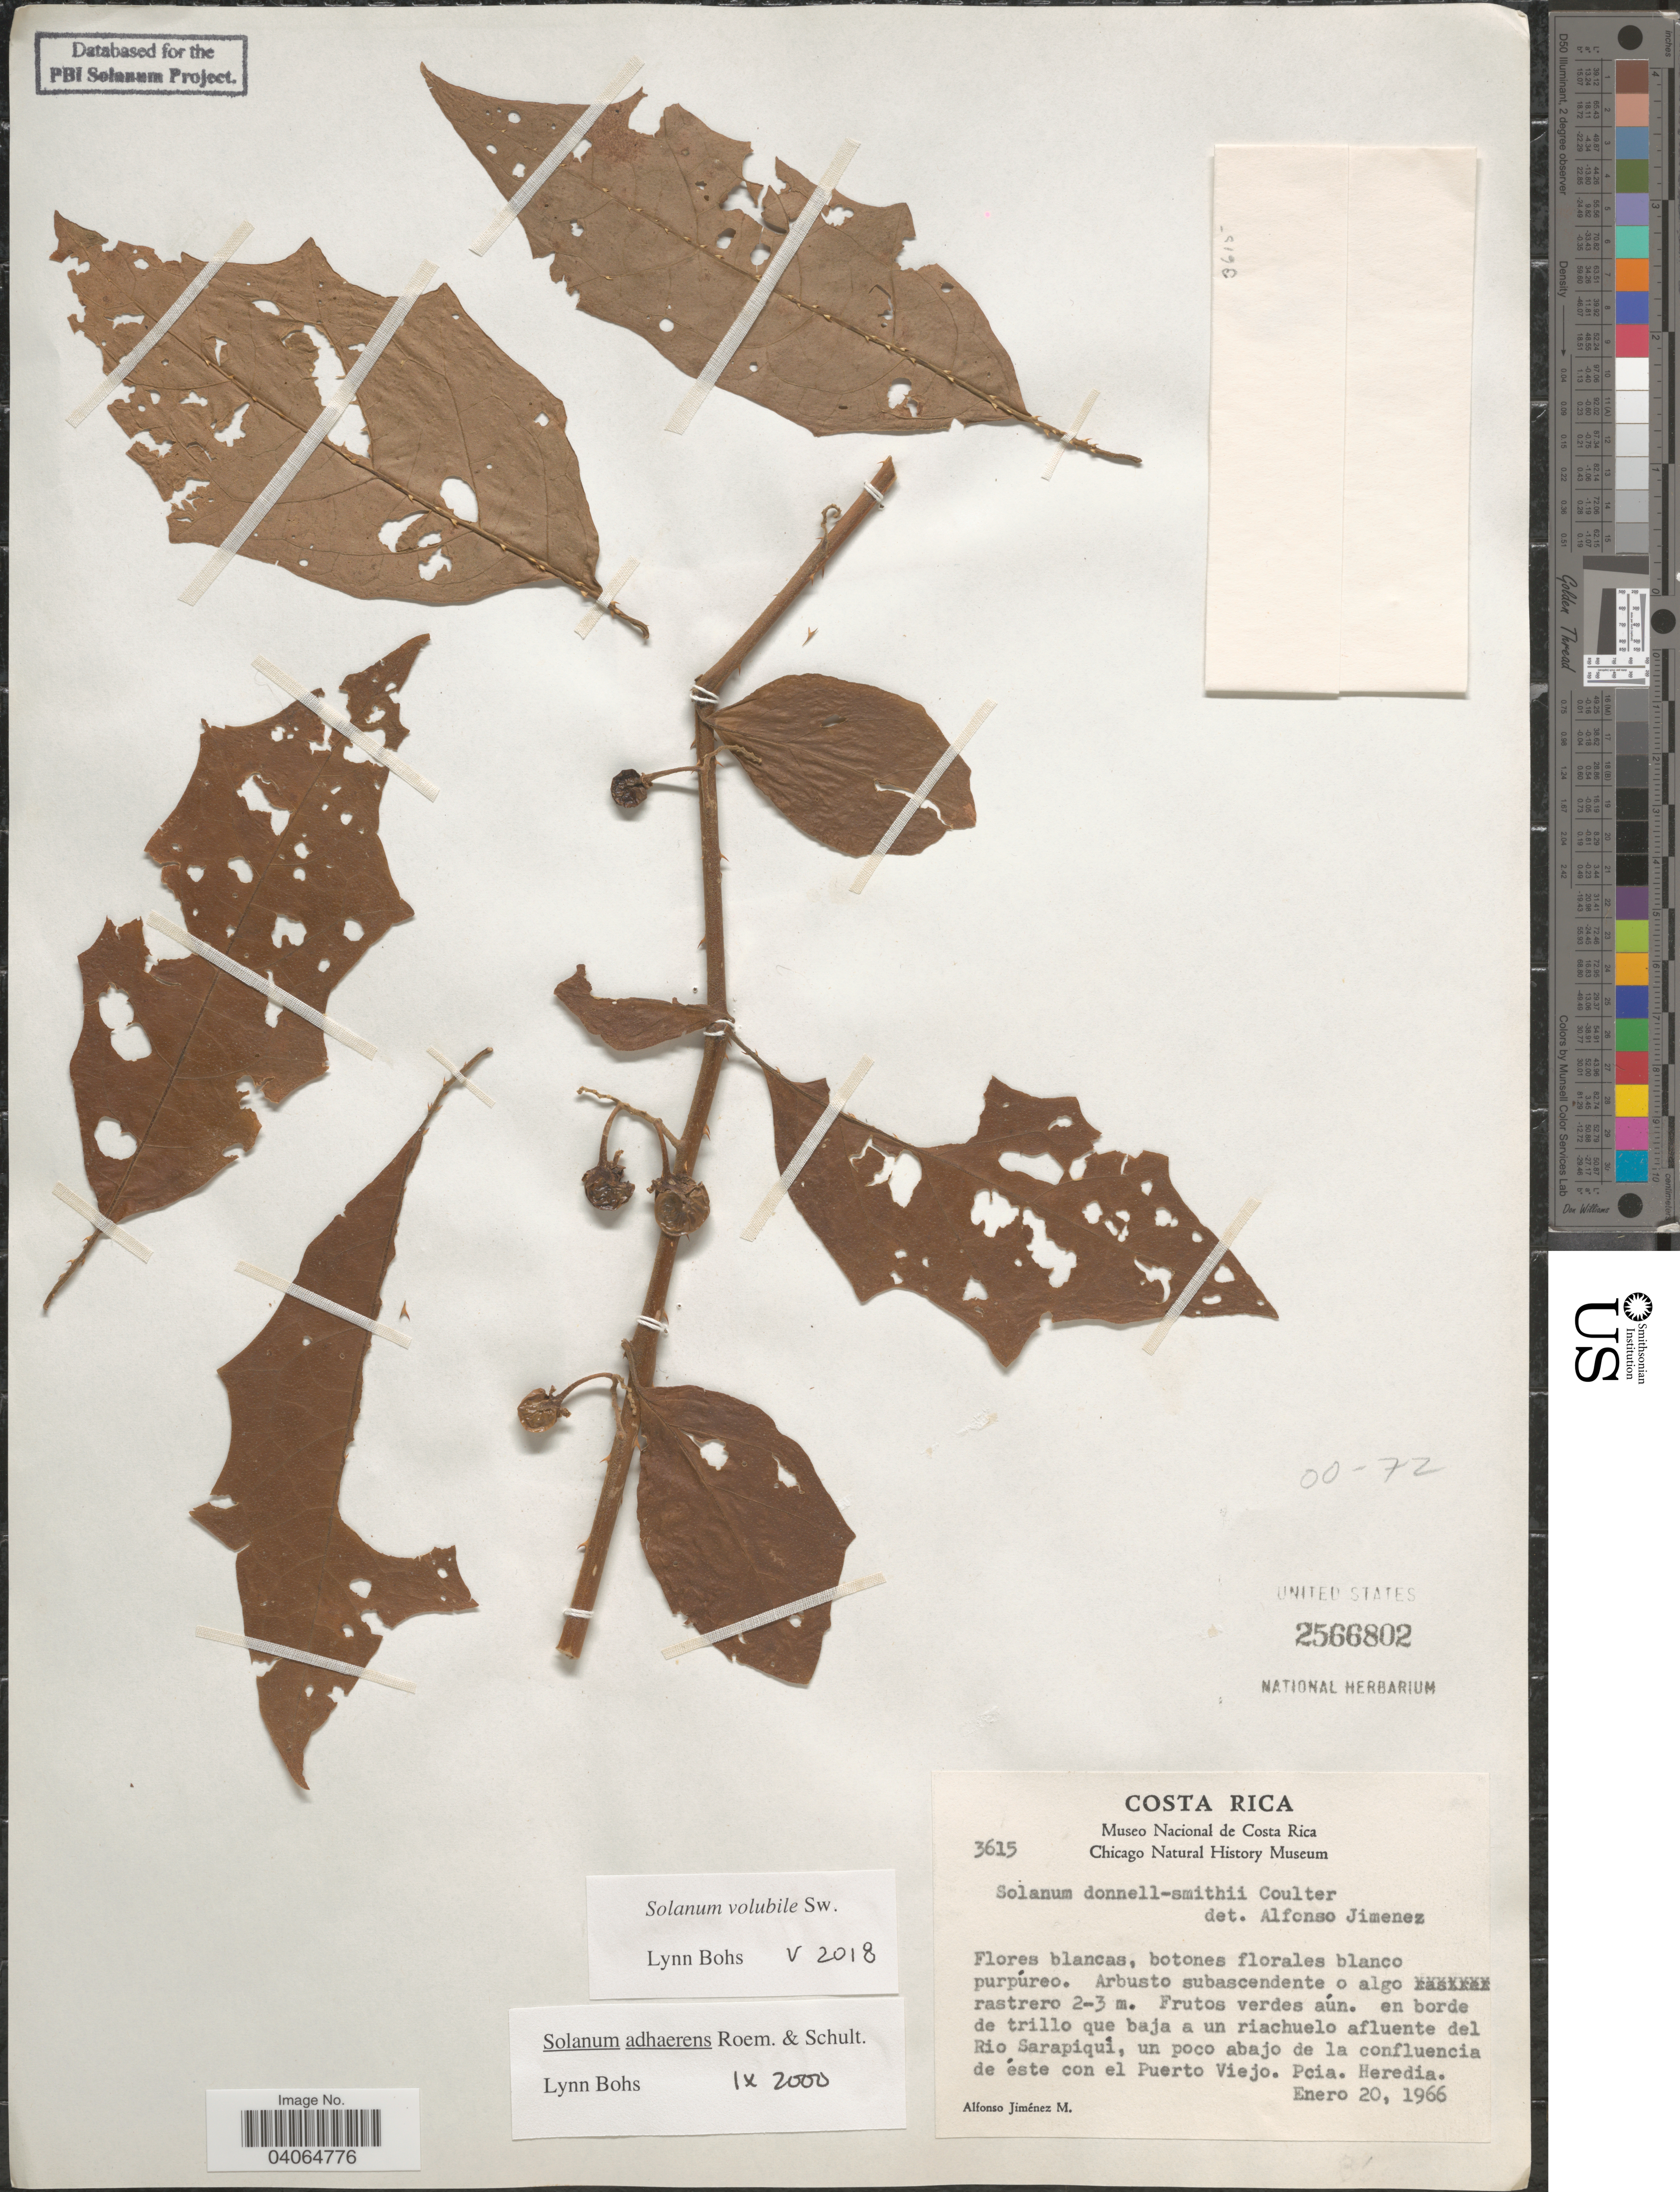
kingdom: Plantae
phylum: Tracheophyta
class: Magnoliopsida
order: Solanales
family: Solanaceae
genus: Solanum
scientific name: Solanum volubile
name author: Sw.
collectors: A. Jimenez M.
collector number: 3615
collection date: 1966-01-20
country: Costa Rica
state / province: Heredia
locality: En borde de trillo que baja a un riachuelo afluente del Rio Sarapiquí, un poco abajo de la confluencia de éste con el Puerto Viejo.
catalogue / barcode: US 2566802